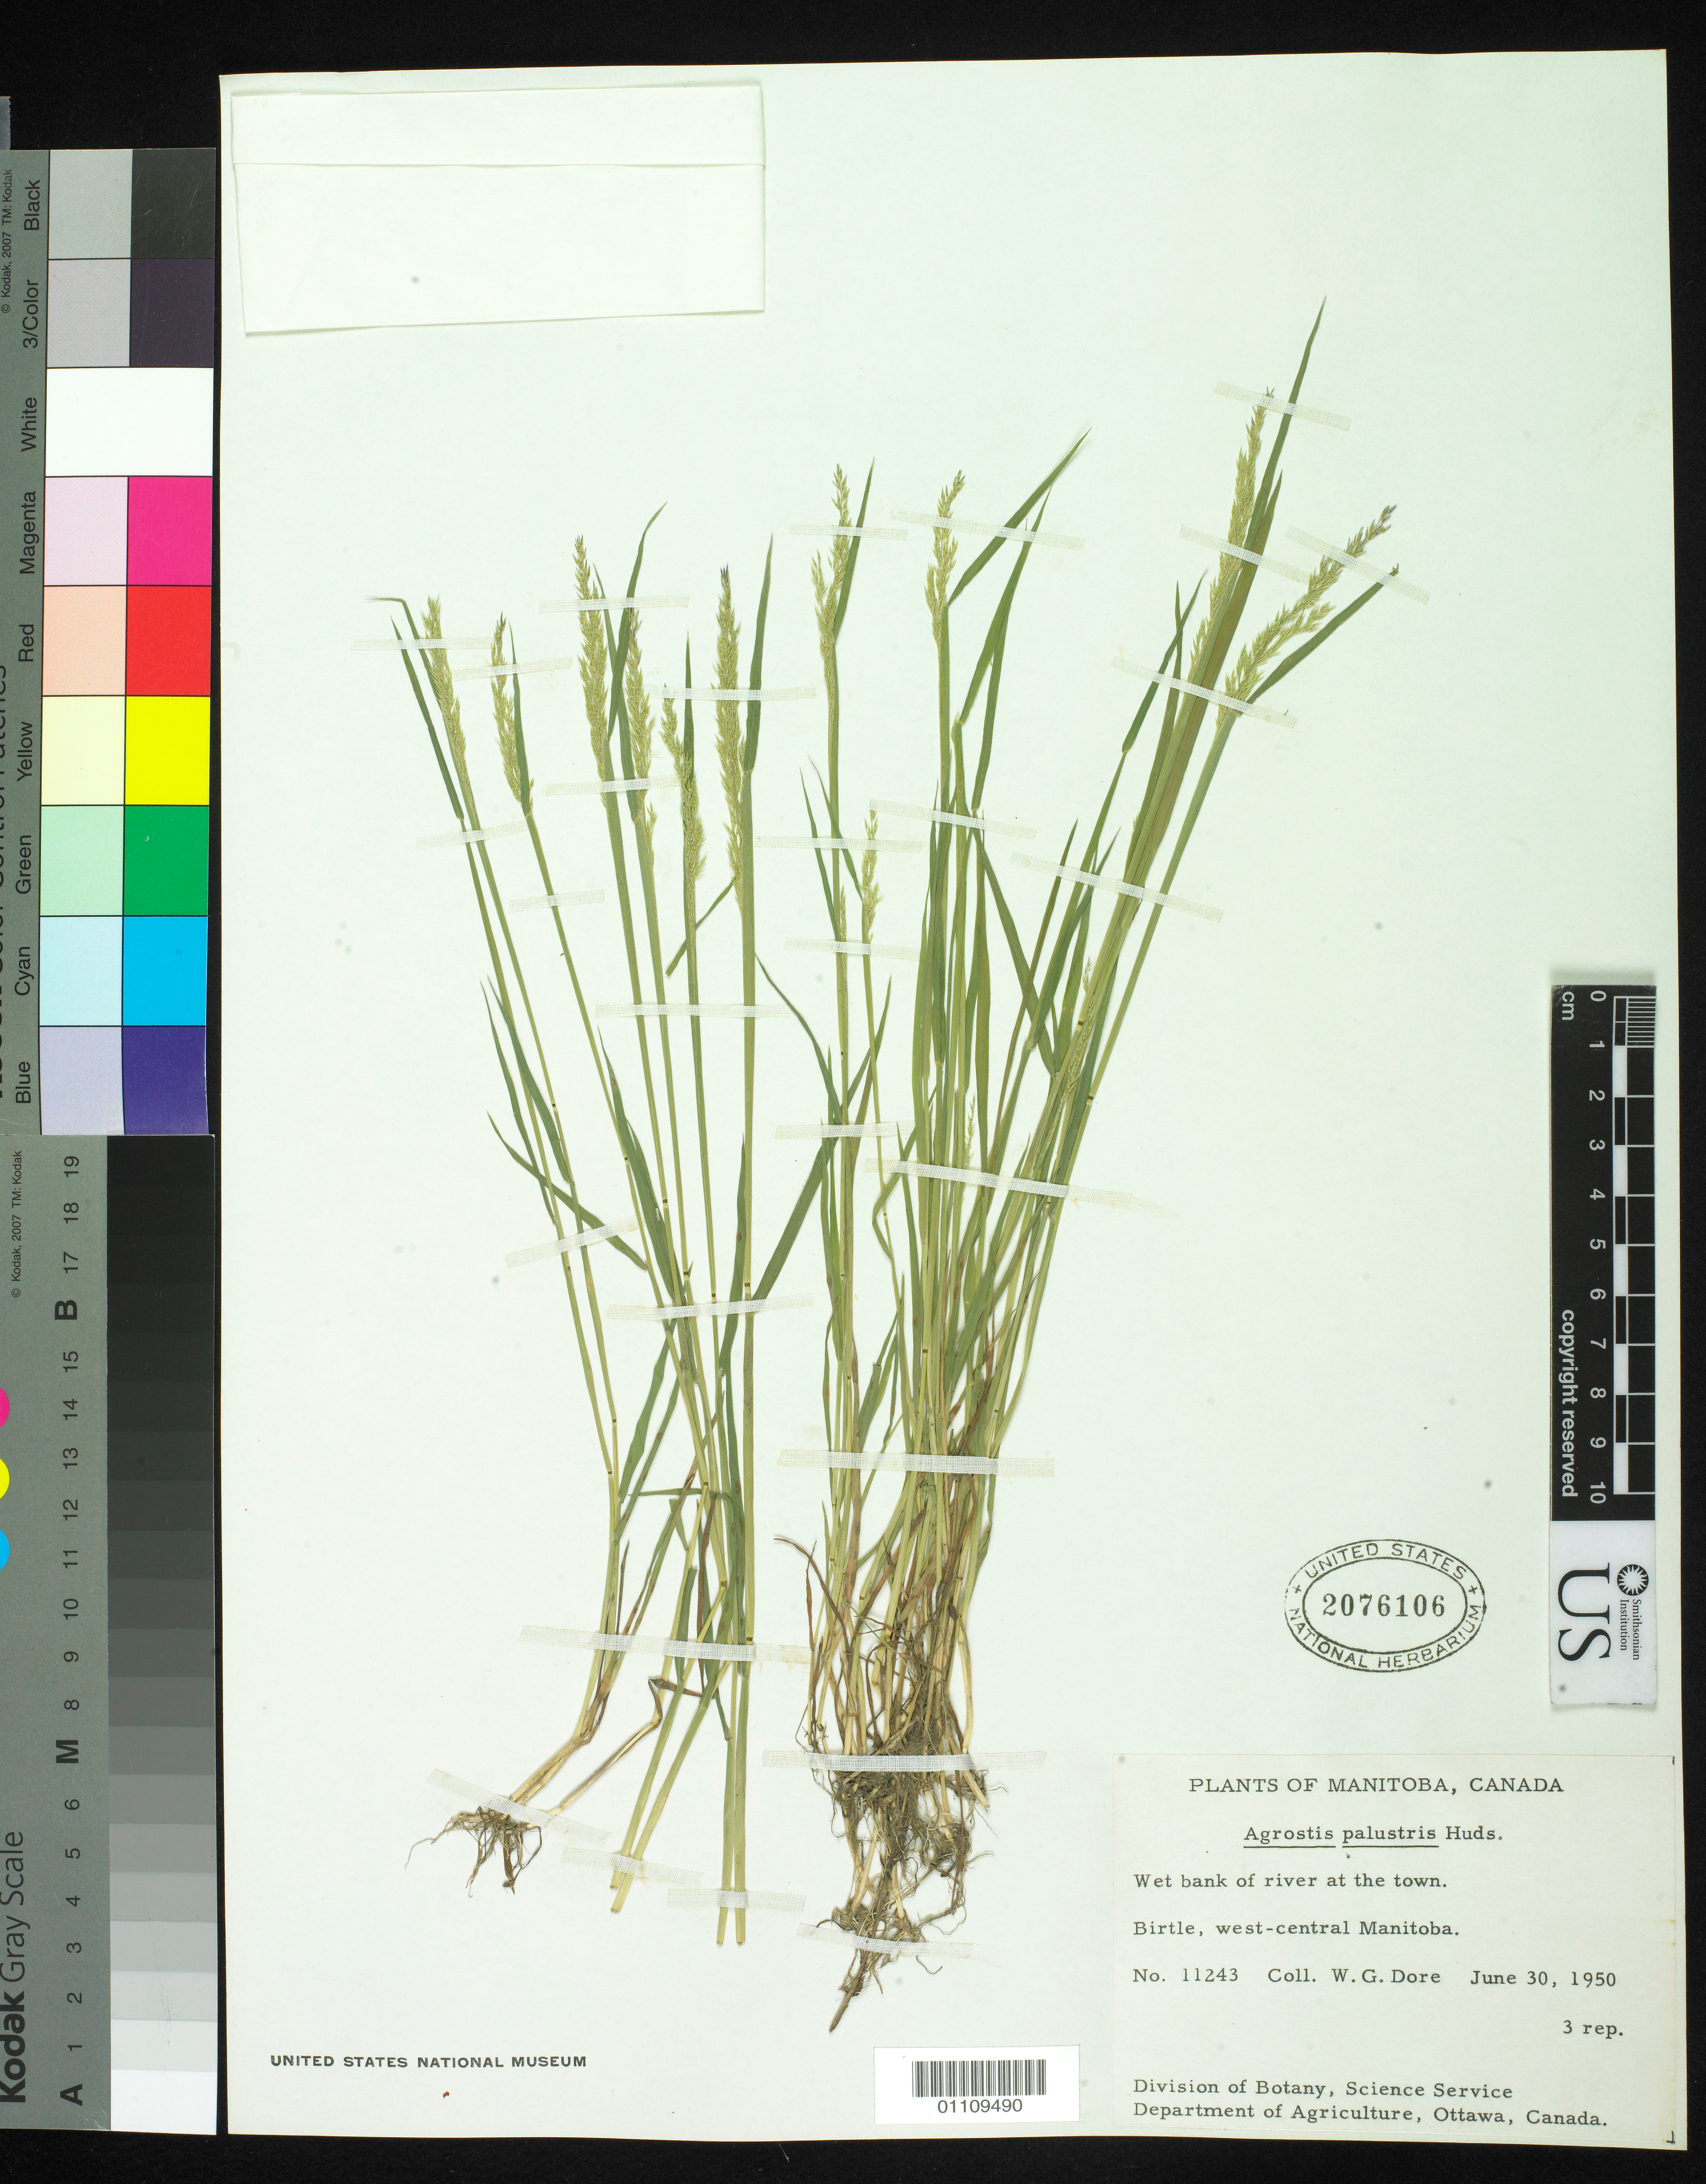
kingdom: Plantae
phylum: Tracheophyta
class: Liliopsida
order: Poales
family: Poaceae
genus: Agrostis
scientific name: Agrostis palustris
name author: Huds.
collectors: W. Dore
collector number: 11243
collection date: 1950-06-30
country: Canada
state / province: Manitoba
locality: Birtle.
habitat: Wet bank of river.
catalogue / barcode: US 2076106